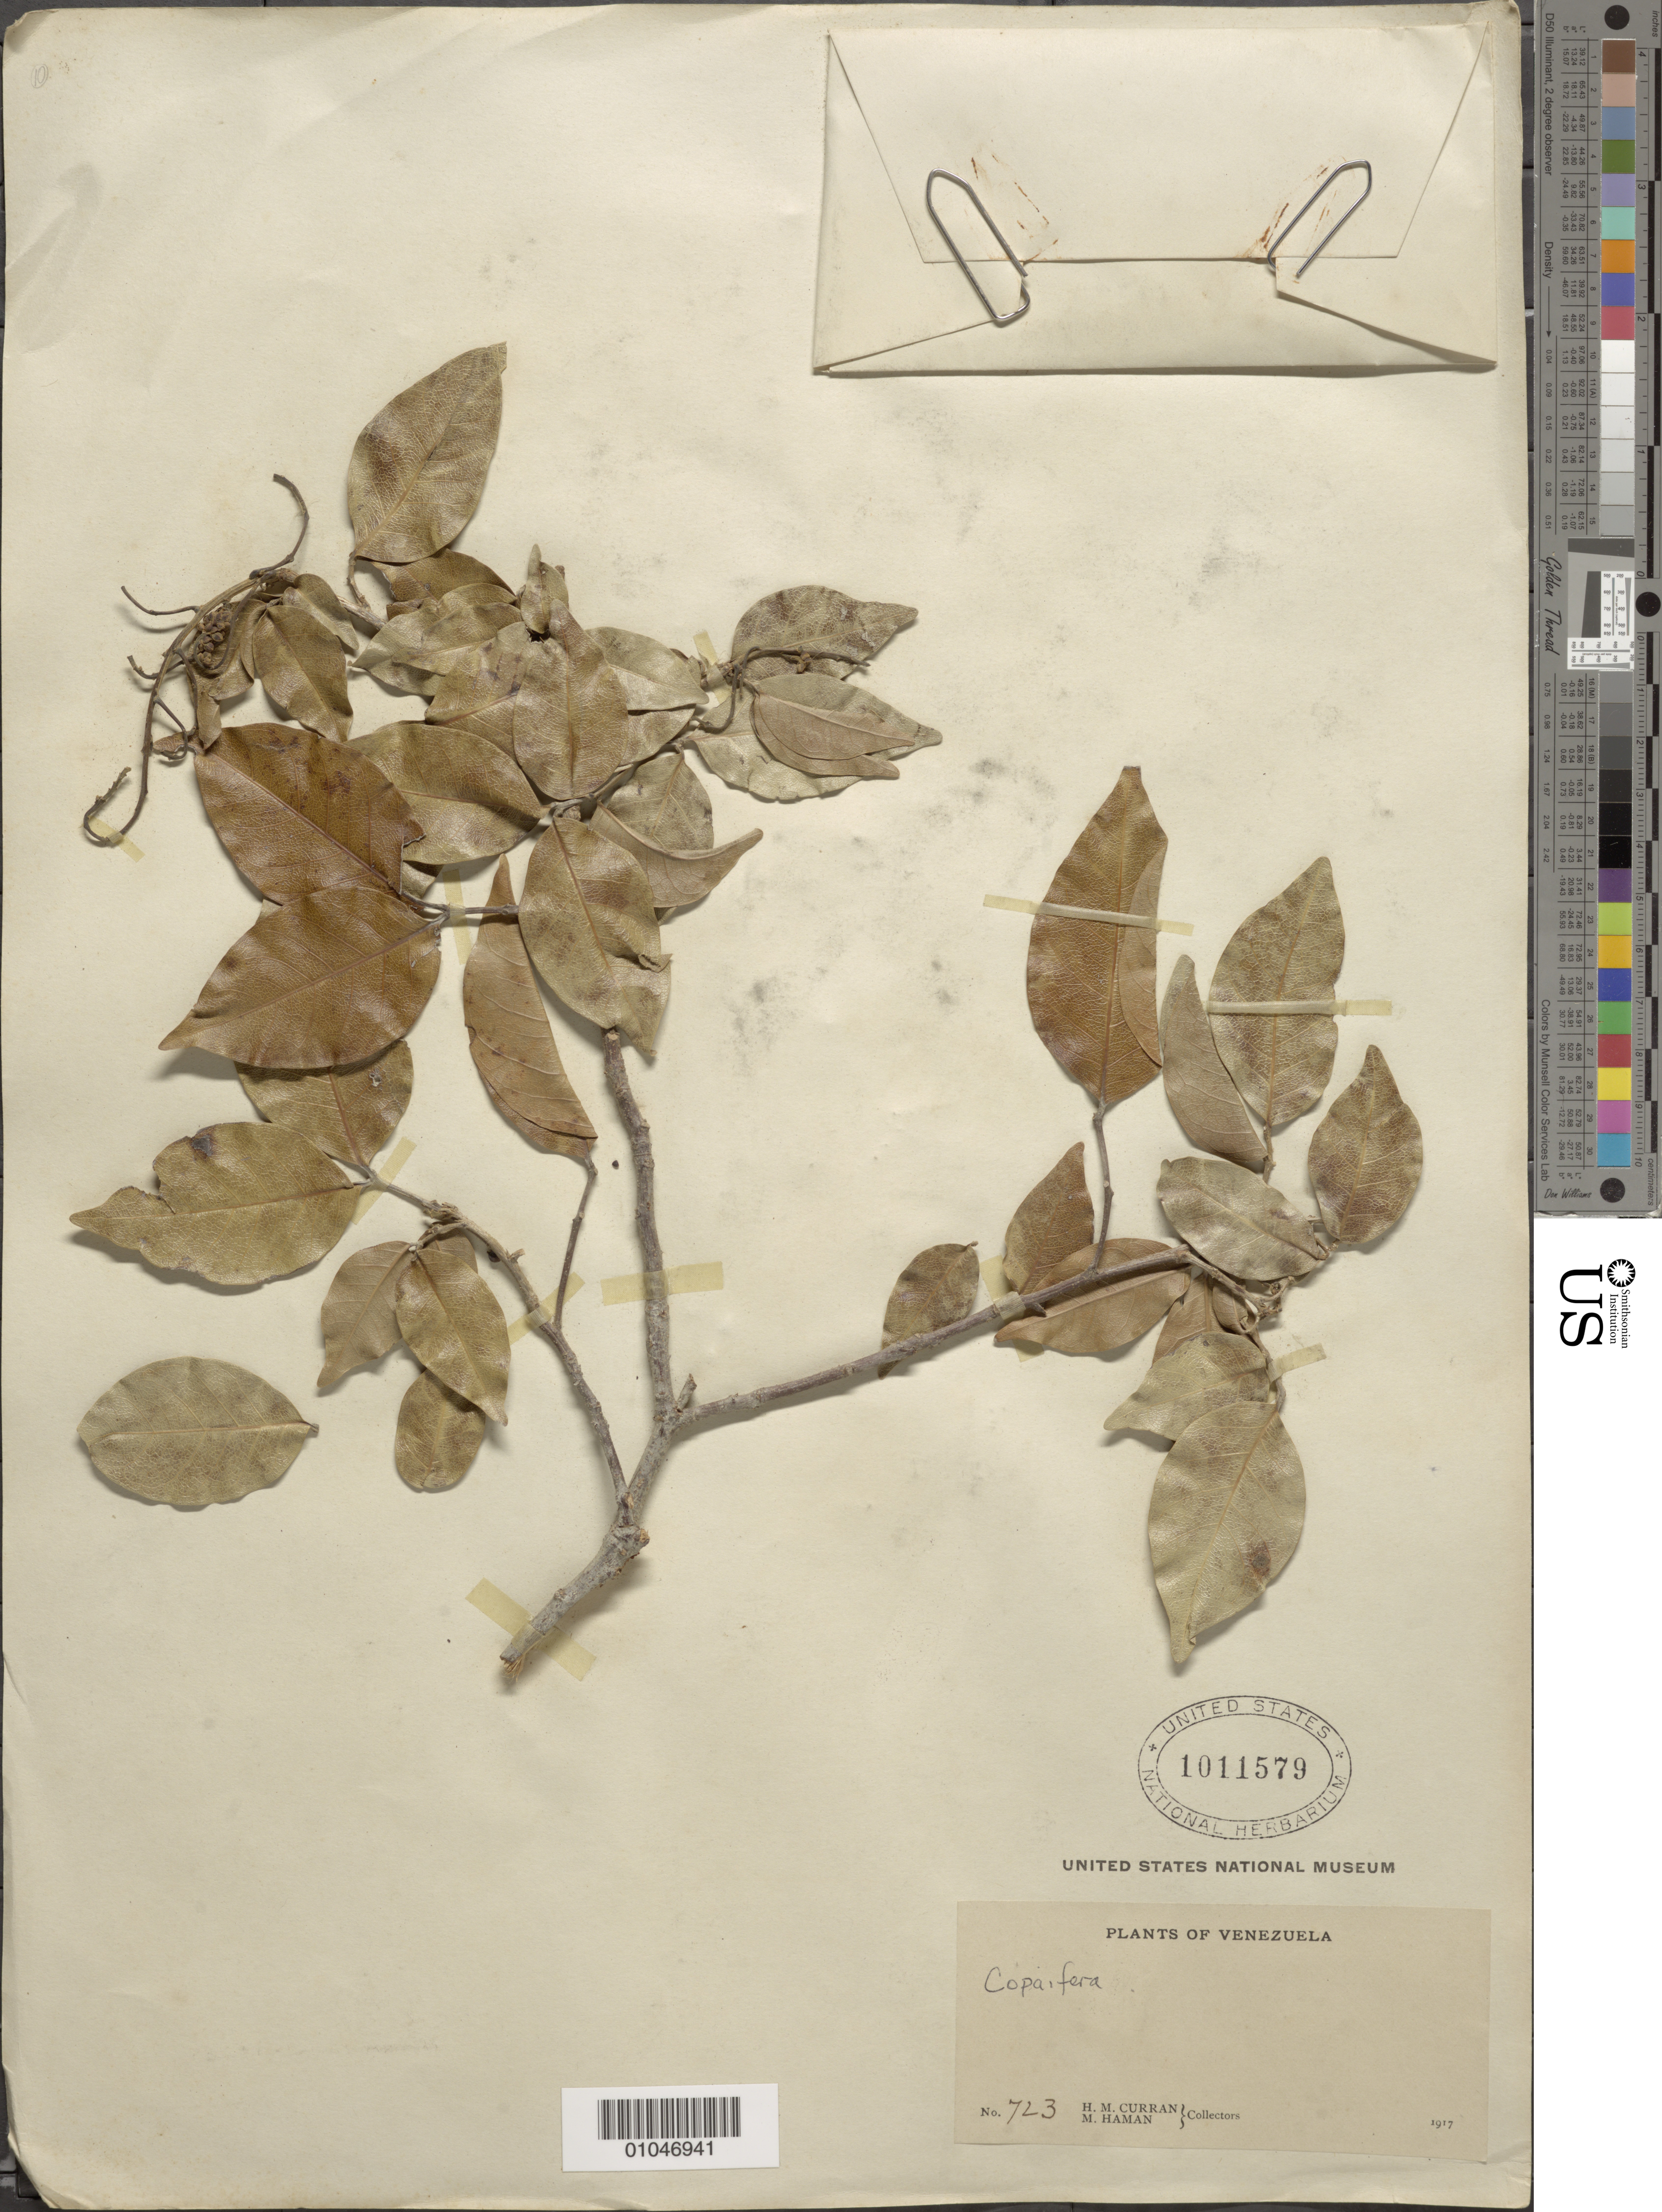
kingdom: Plantae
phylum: Tracheophyta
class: Magnoliopsida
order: Fabales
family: Fabaceae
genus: Copaifera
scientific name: Copaifera sp.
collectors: H. M. Curran & M. Haman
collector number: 723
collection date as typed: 1917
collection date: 1917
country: Venezuela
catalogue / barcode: US 1011579